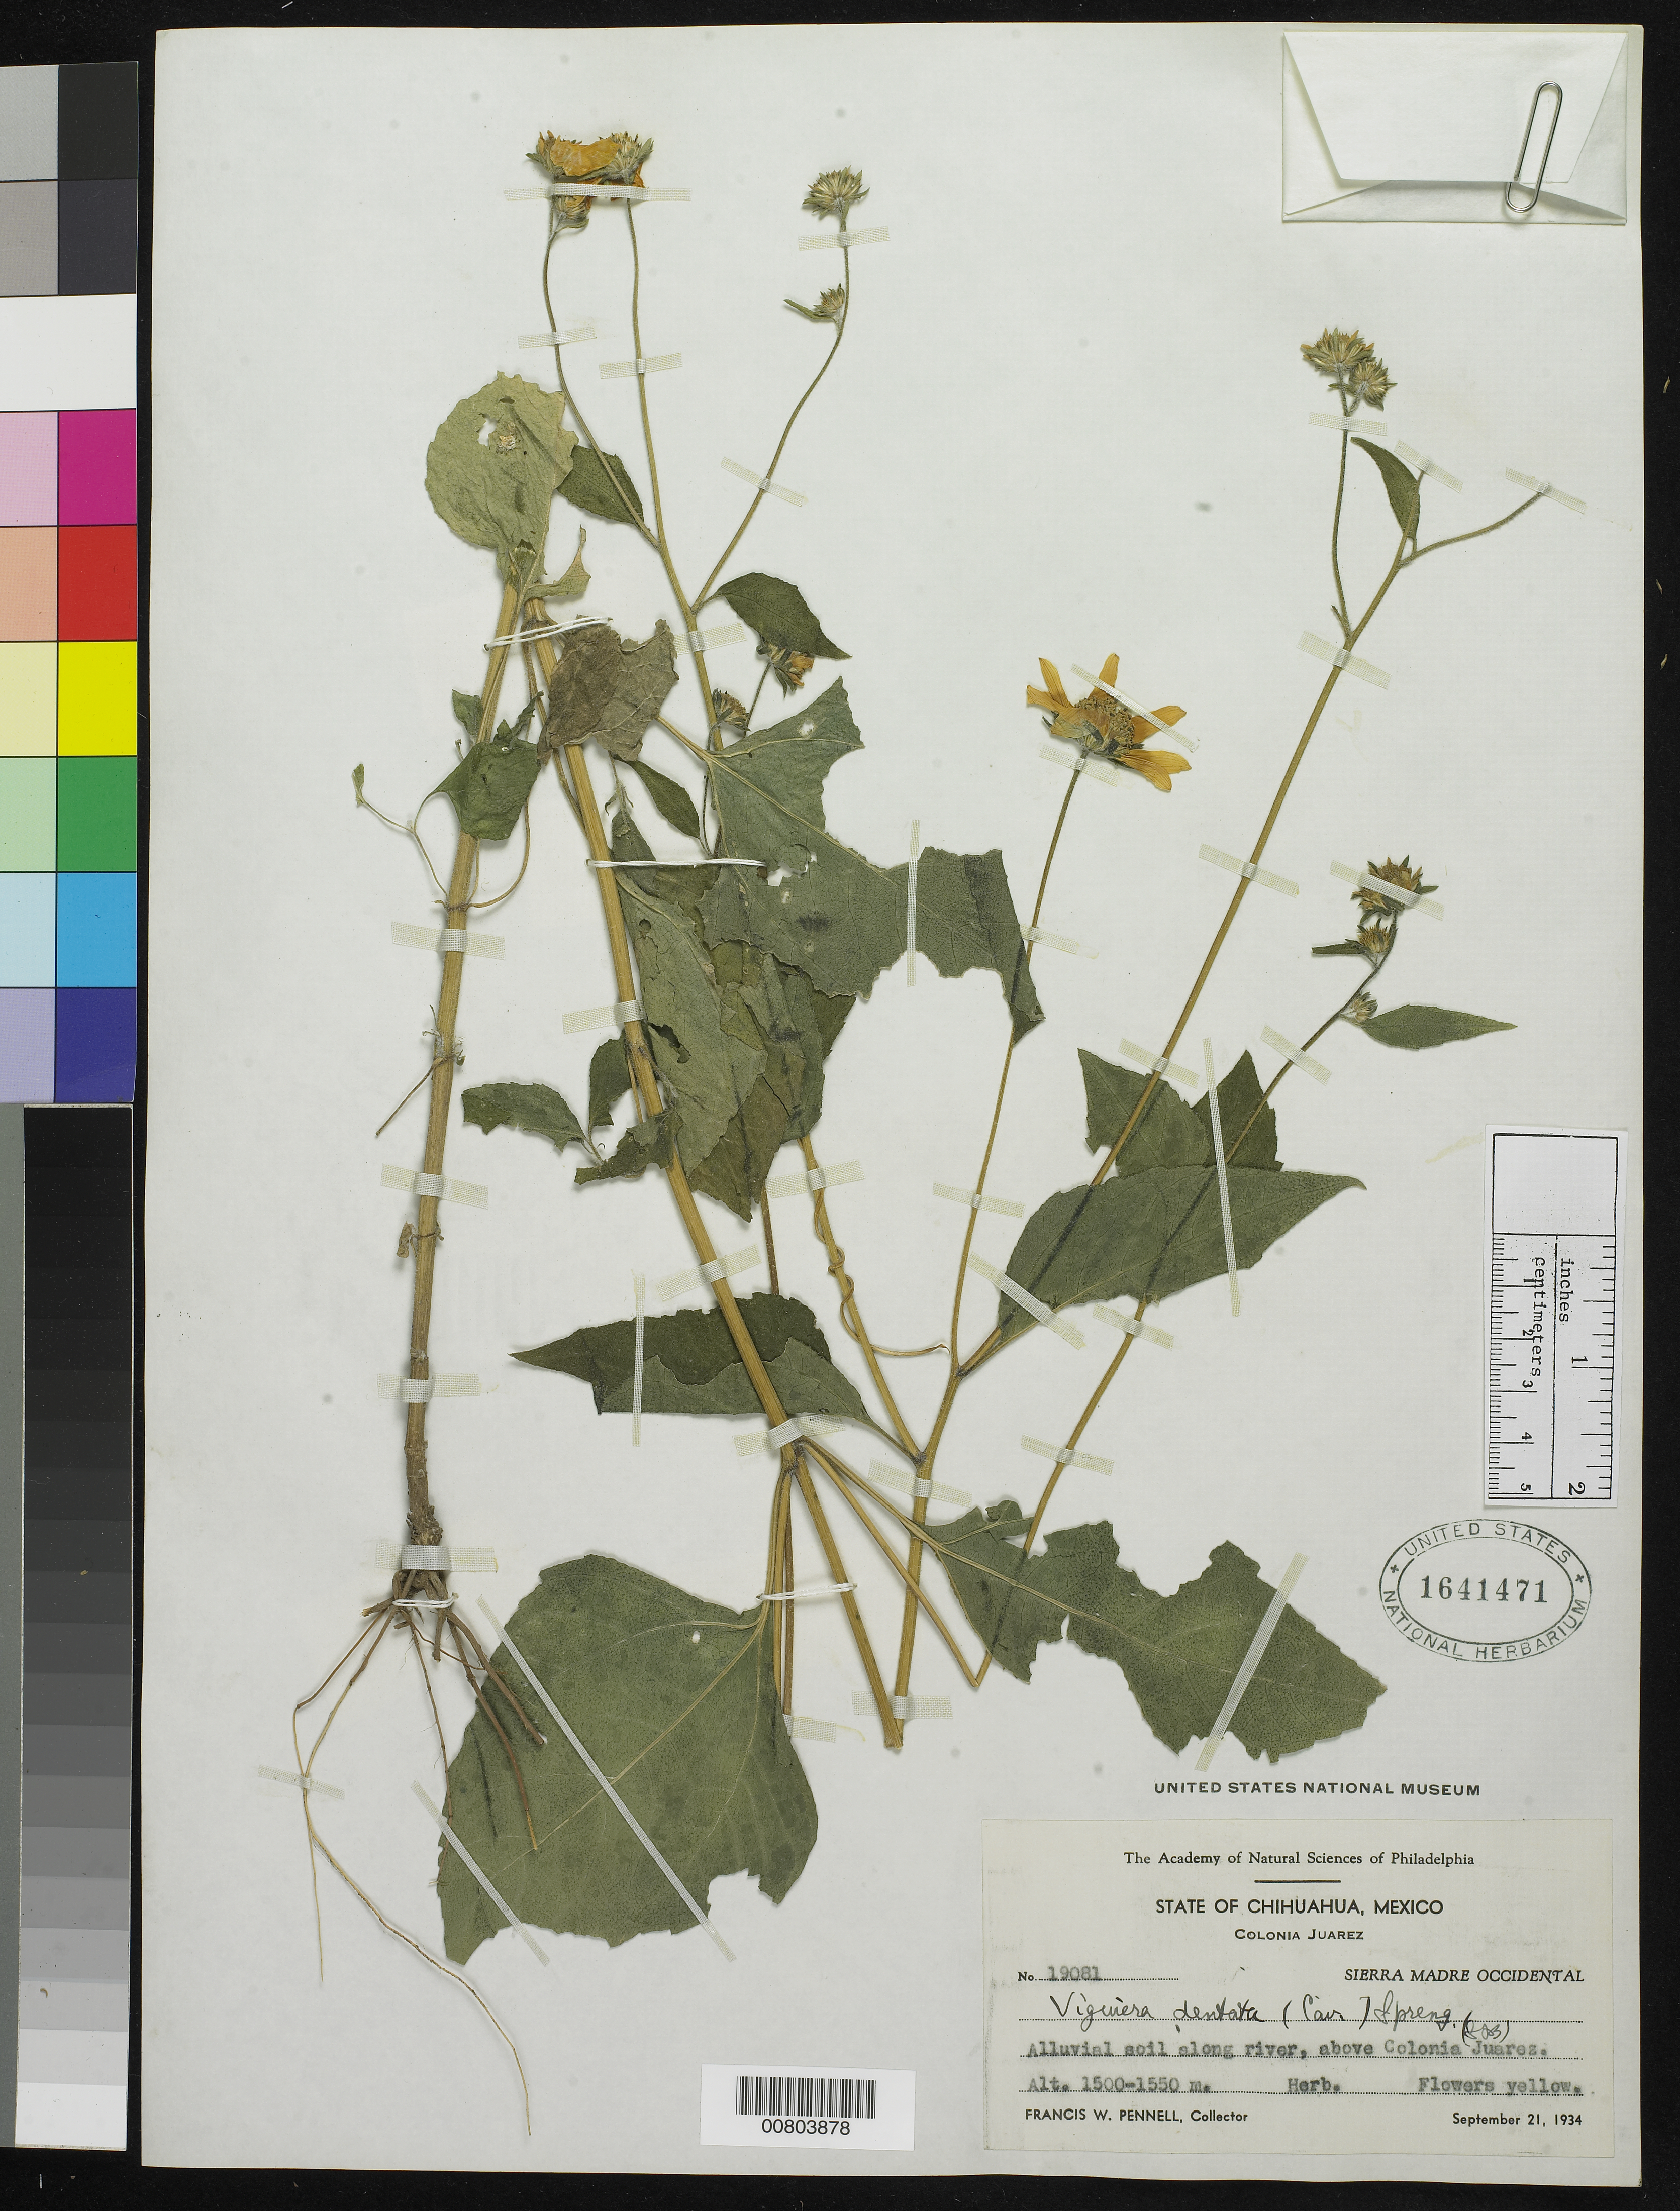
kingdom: Plantae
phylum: Tracheophyta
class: Magnoliopsida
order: Asterales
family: Asteraceae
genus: Viguiera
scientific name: Viguiera dentata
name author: (Cav.) Spreng.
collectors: F. W. Pennell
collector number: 19081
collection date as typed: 21 Sep 1934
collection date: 1934-09-21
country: Mexico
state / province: Chihuahua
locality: River above Colonia Juárez, Sierra Madre Occidental, Chihuahua.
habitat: Alluvial soil along river.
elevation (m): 1550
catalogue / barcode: US 1641471